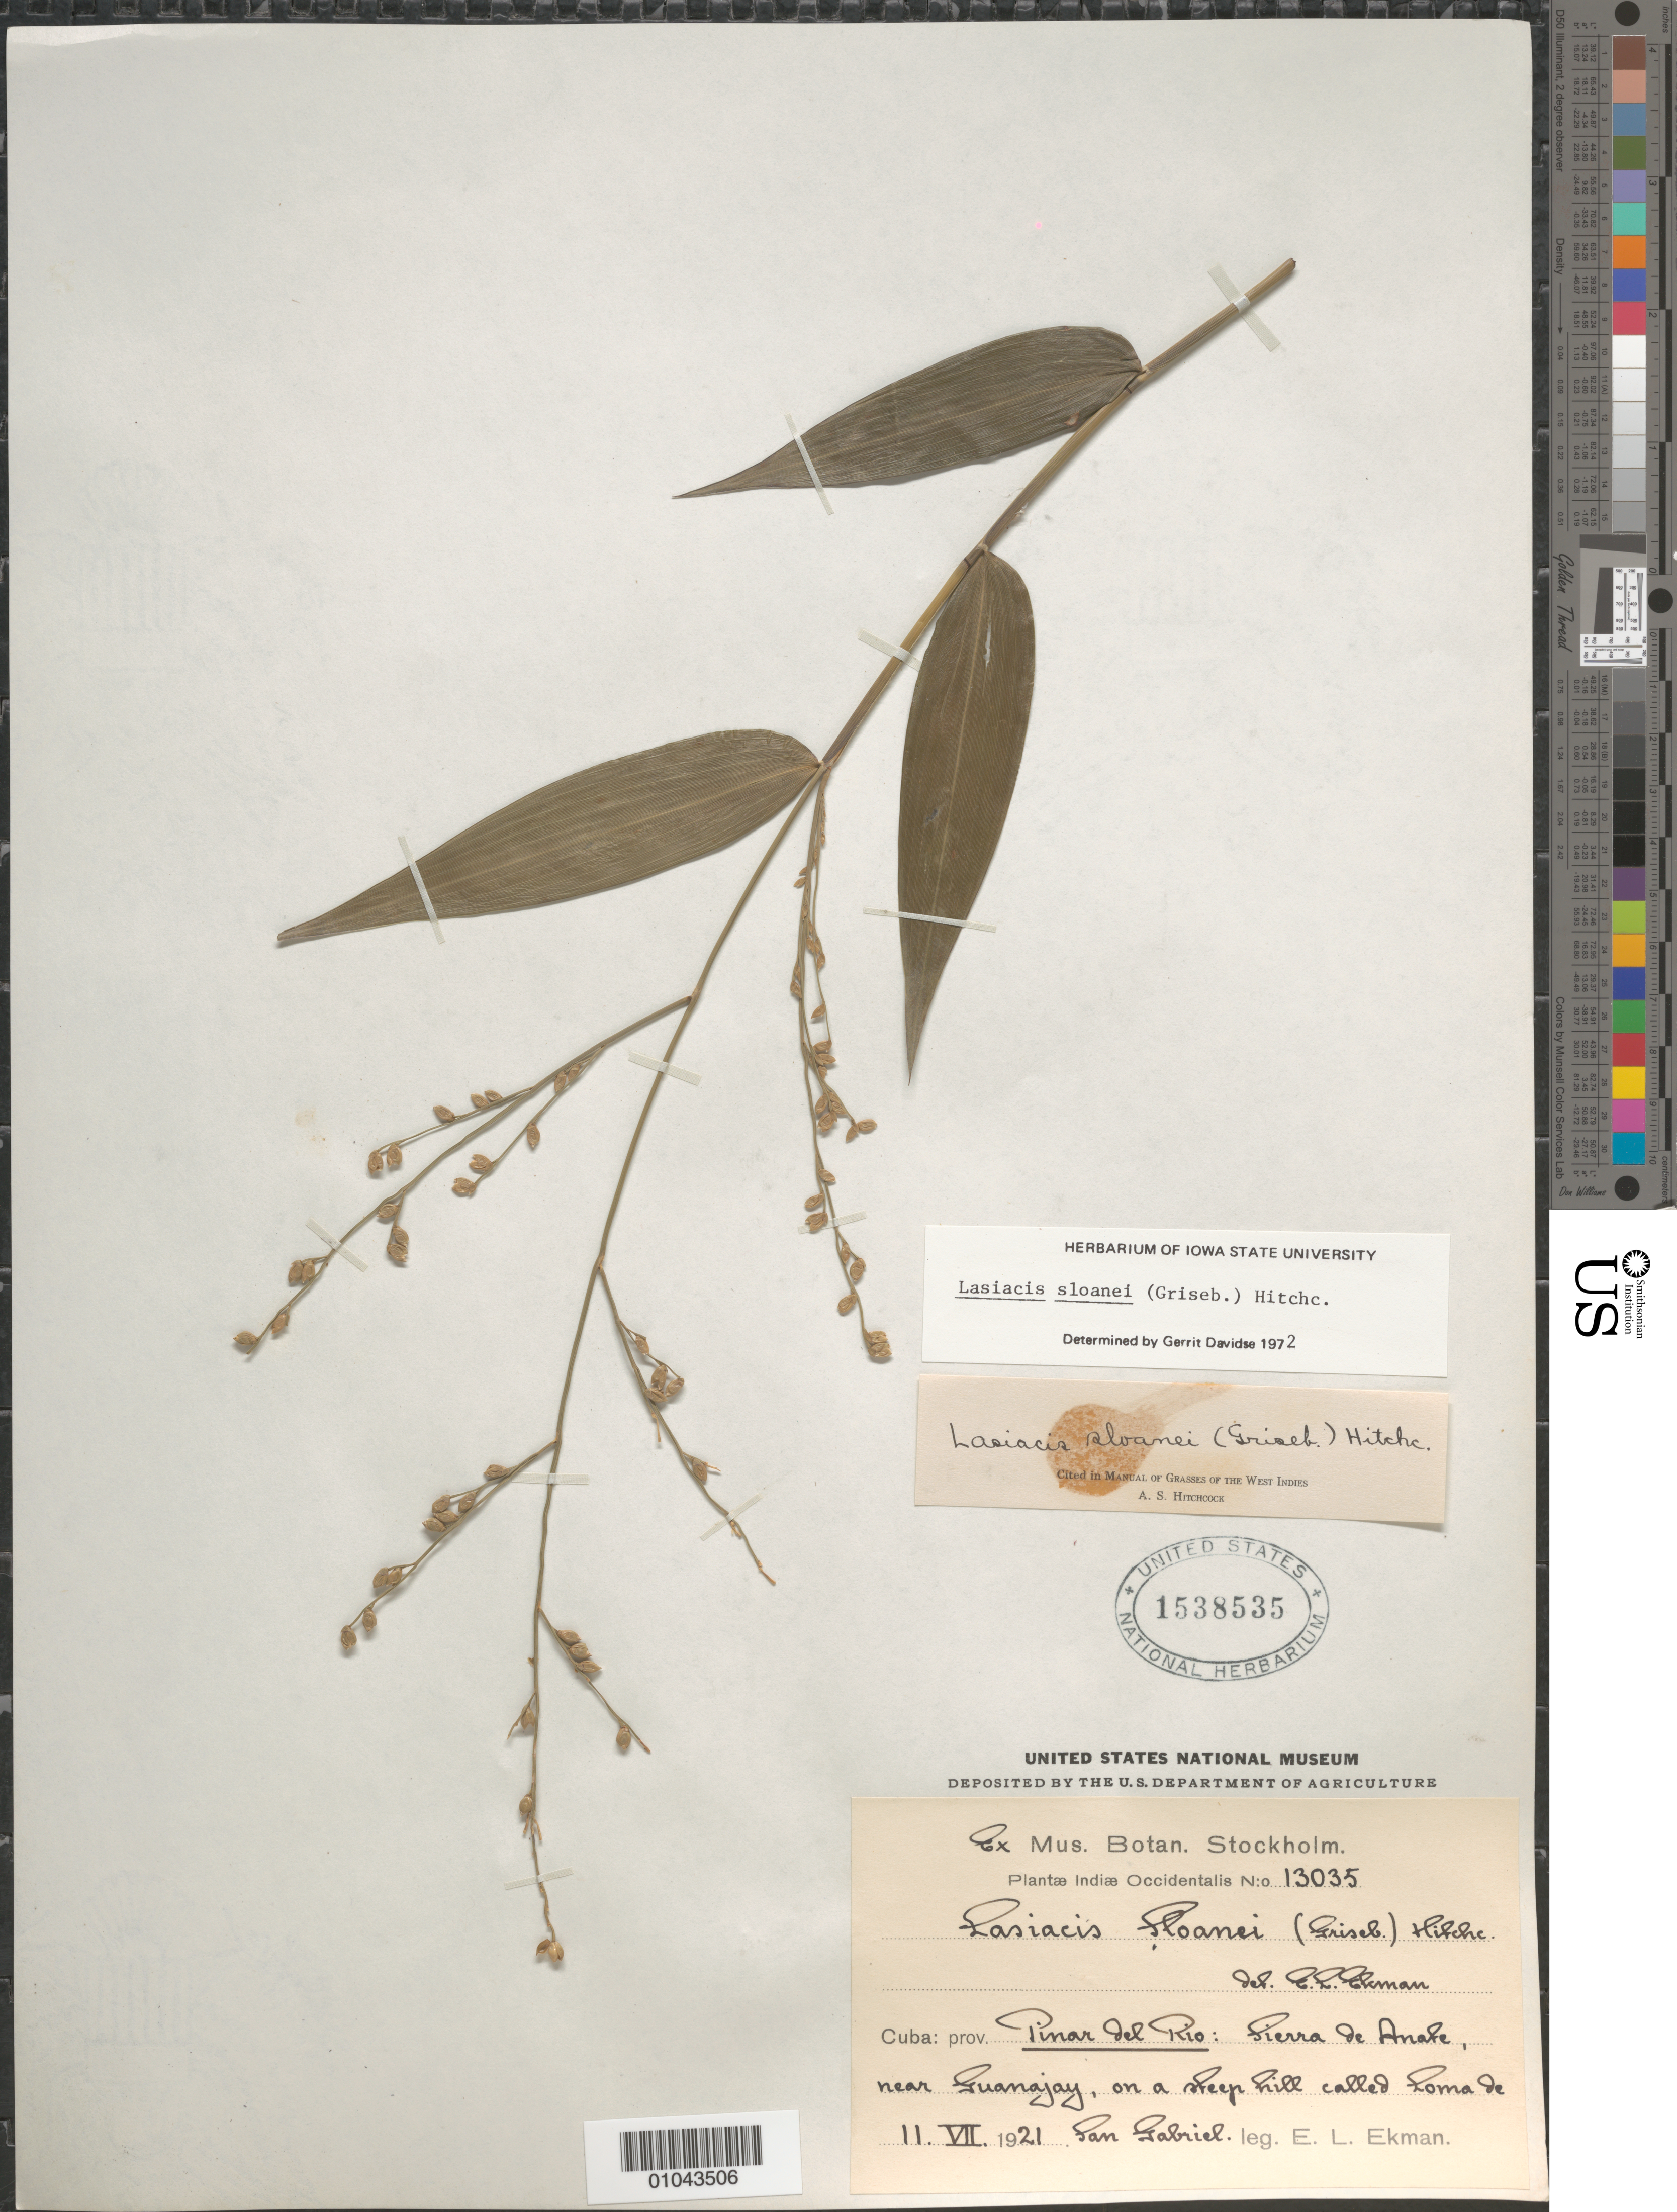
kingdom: Plantae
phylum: Tracheophyta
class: Liliopsida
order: Poales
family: Poaceae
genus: Lasiacis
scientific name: Lasiacis sloanei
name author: (Griseb.) Hitchc.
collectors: E. L. Ekman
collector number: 13035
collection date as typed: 11 Jul 1921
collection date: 1921-07-11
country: Cuba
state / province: Pinar del Rio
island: Cuba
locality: Sierra de Anafe, near Guanajay, on steep hill called Loma de San Gabriel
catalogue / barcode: US 1538535